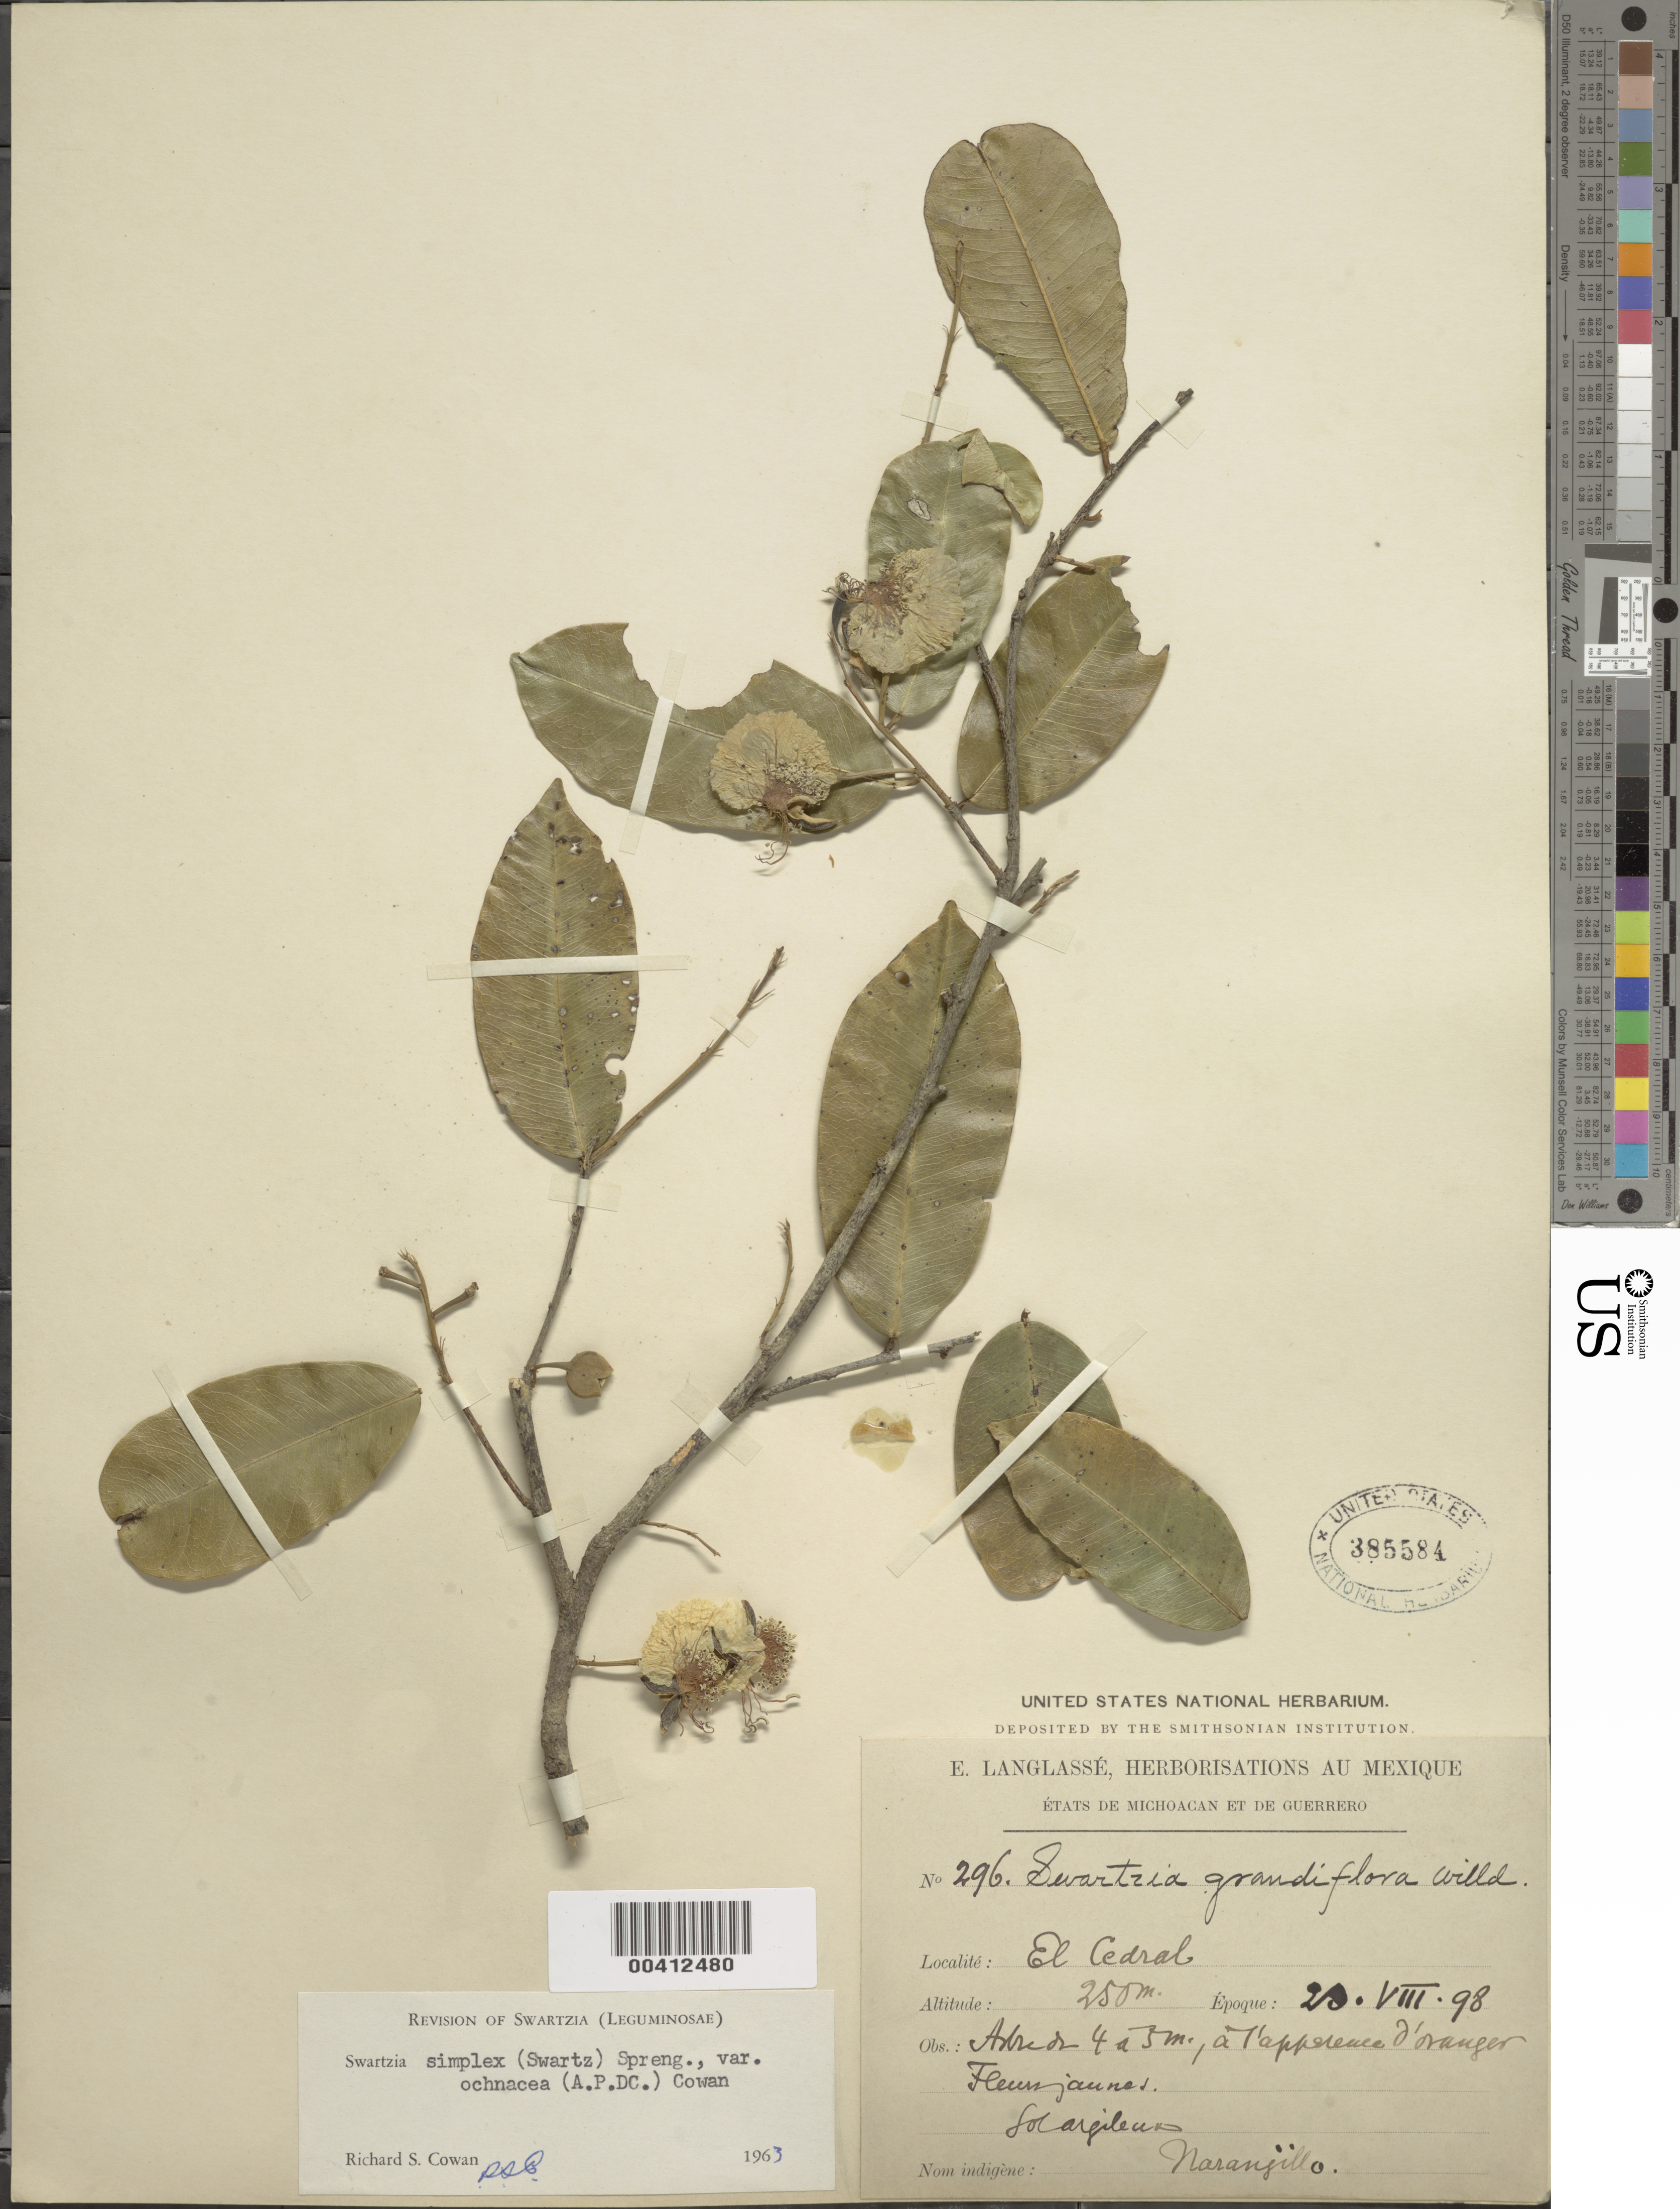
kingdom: Plantae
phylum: Tracheophyta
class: Magnoliopsida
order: Fabales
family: Fabaceae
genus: Swartzia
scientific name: Swartzia simplex var. ochnacea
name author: (DC.) R.S. Cowan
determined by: Cowan, R. S.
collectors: E. Langlassé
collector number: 296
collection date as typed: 23 Aug 1898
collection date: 1898-08-23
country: Mexico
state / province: Guerrero / Michoacán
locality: El Cedral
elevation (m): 250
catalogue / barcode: US 385584